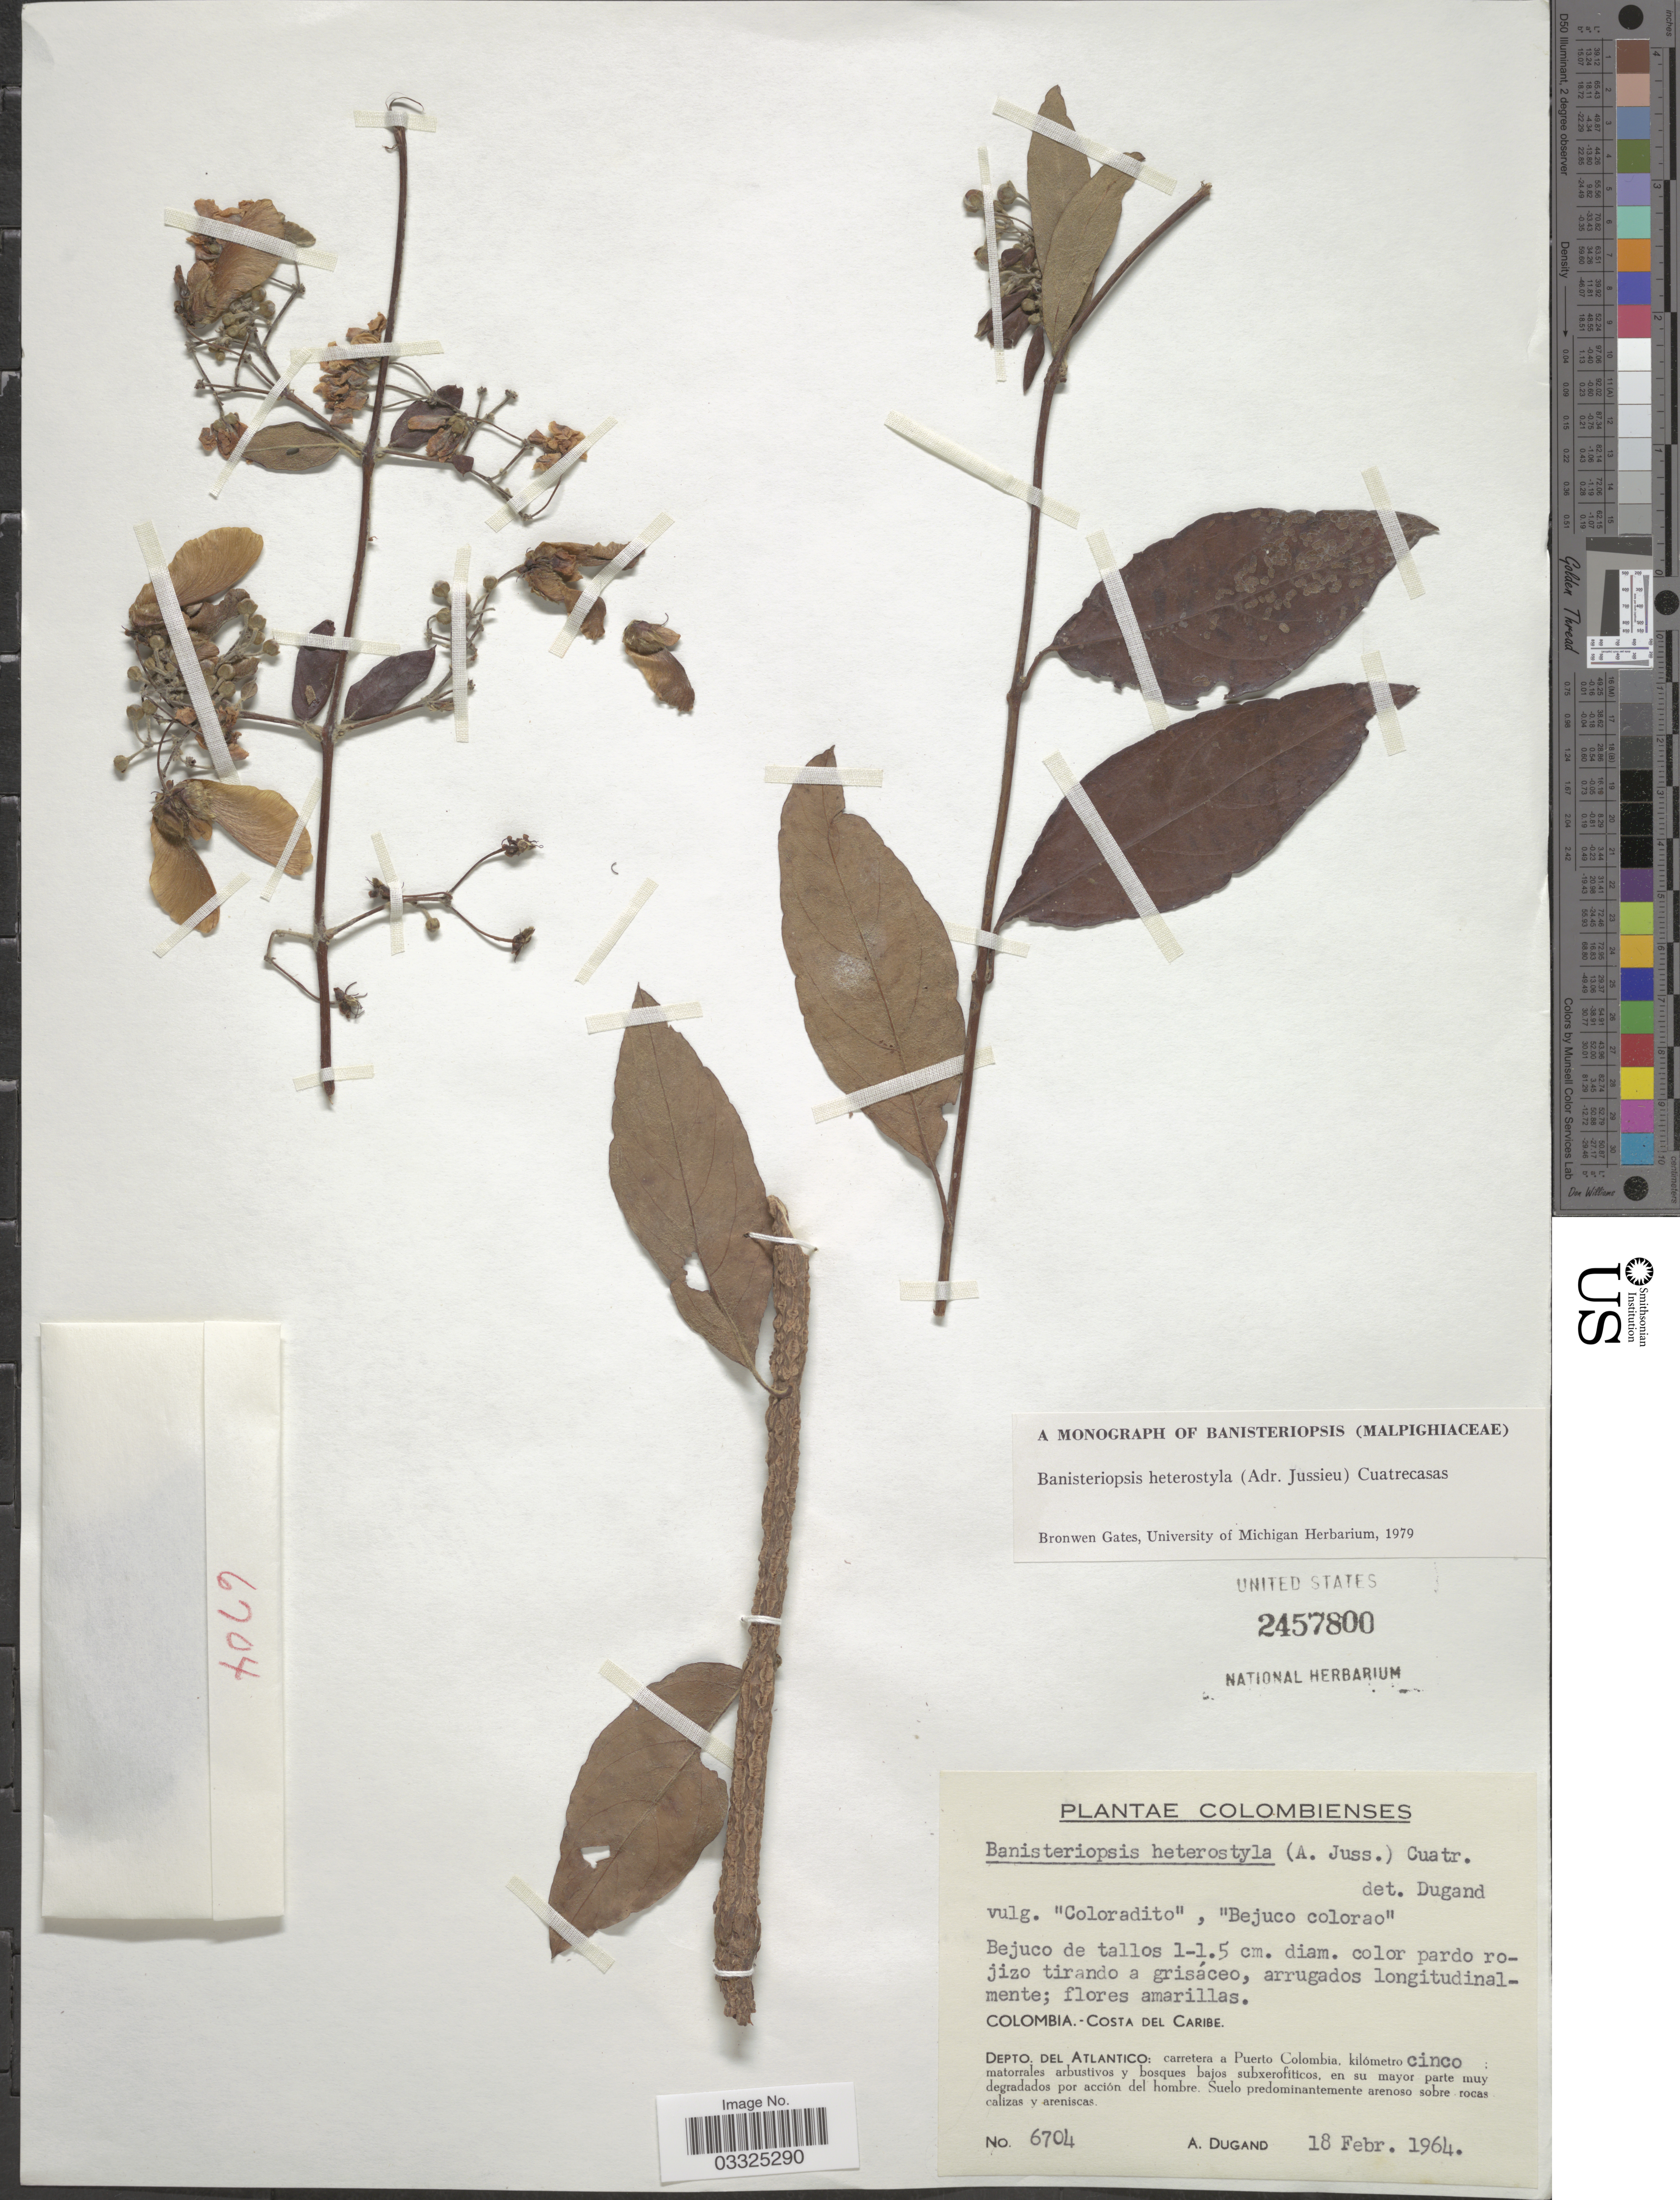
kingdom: Plantae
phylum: Tracheophyta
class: Magnoliopsida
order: Malpighiales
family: Malpighiaceae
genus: Banisteriopsis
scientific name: Banisteriopsis heterostyla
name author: (A. Juss.) Cuatrec.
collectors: A. Dugand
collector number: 6704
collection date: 1964-02-18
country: Colombia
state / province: Atlántico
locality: Costa del Caribe. Depto. del Atlantico: carretera a Puerto Colombia, kilómetro cinco.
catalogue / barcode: US 2457800